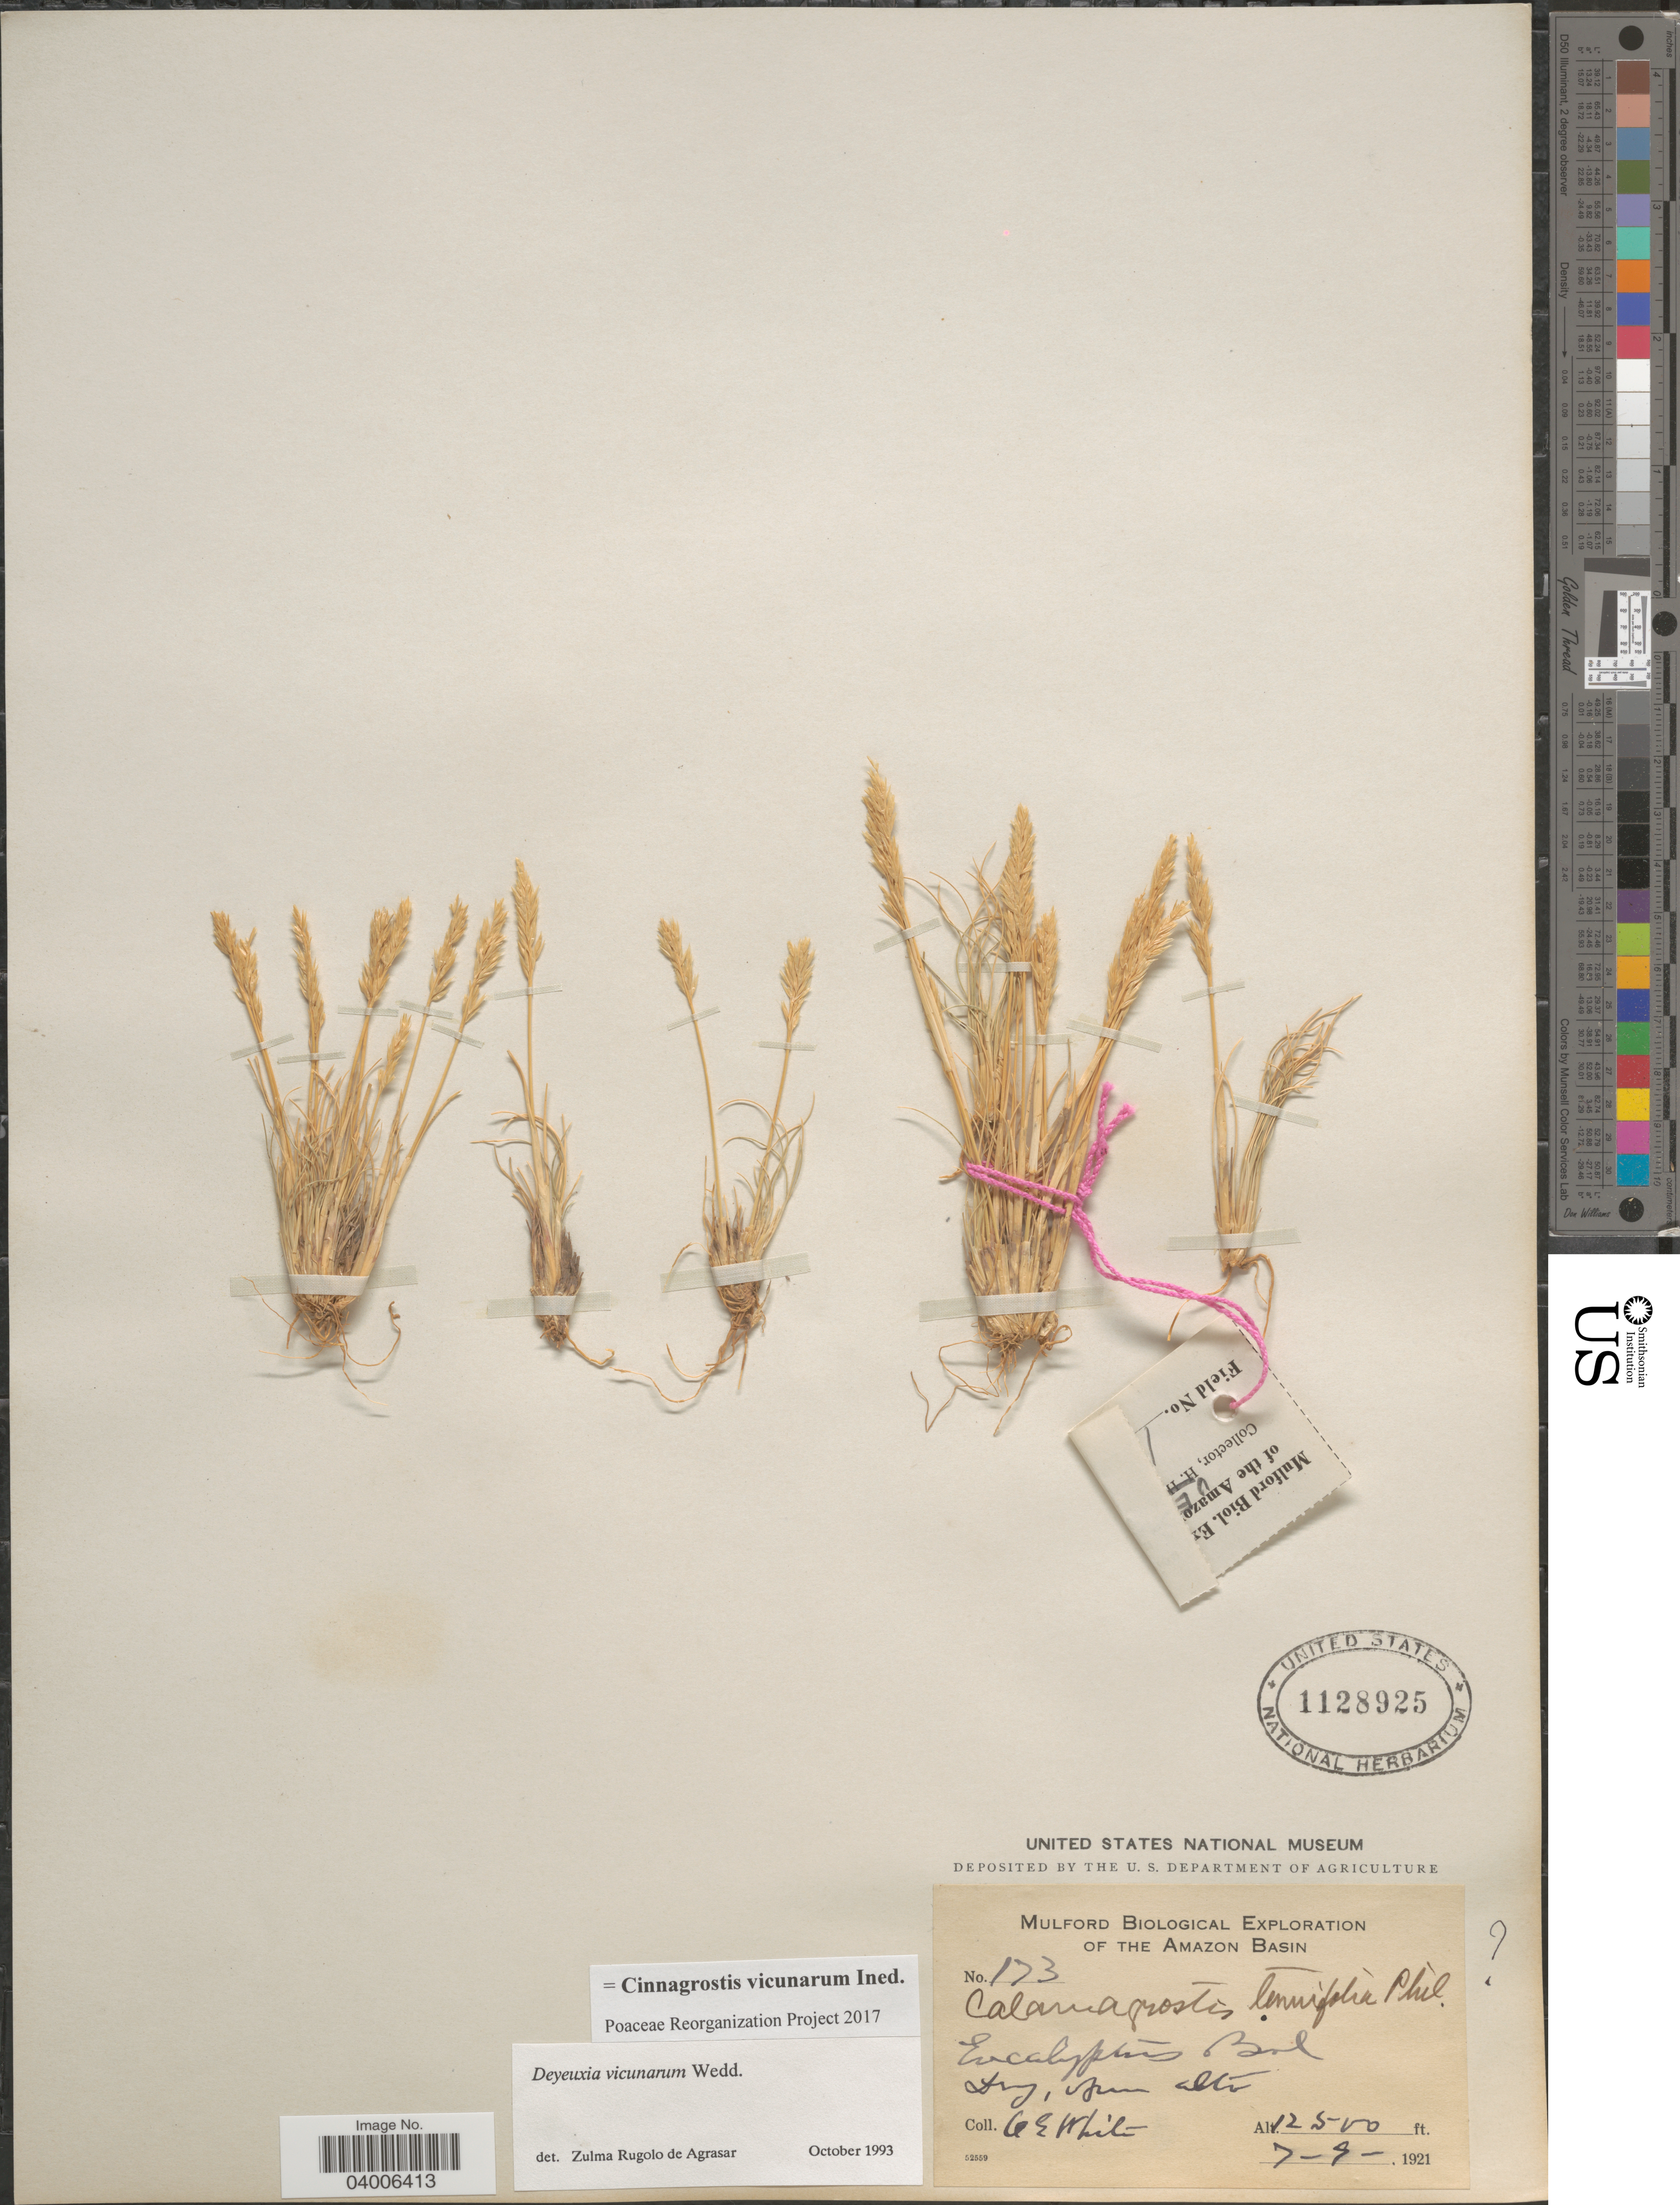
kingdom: Plantae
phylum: Tracheophyta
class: Liliopsida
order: Poales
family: Poaceae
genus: Cinnagrostis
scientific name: Cinnagrostis vicunarum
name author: (Wedd.) P.M. Peterson et al.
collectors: O. E. White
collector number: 173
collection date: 1921-09-07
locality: The Amazon Basin. Eucalyptus Bol. [unsure placement] Dry, open alto.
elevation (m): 3810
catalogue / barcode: US 1128925